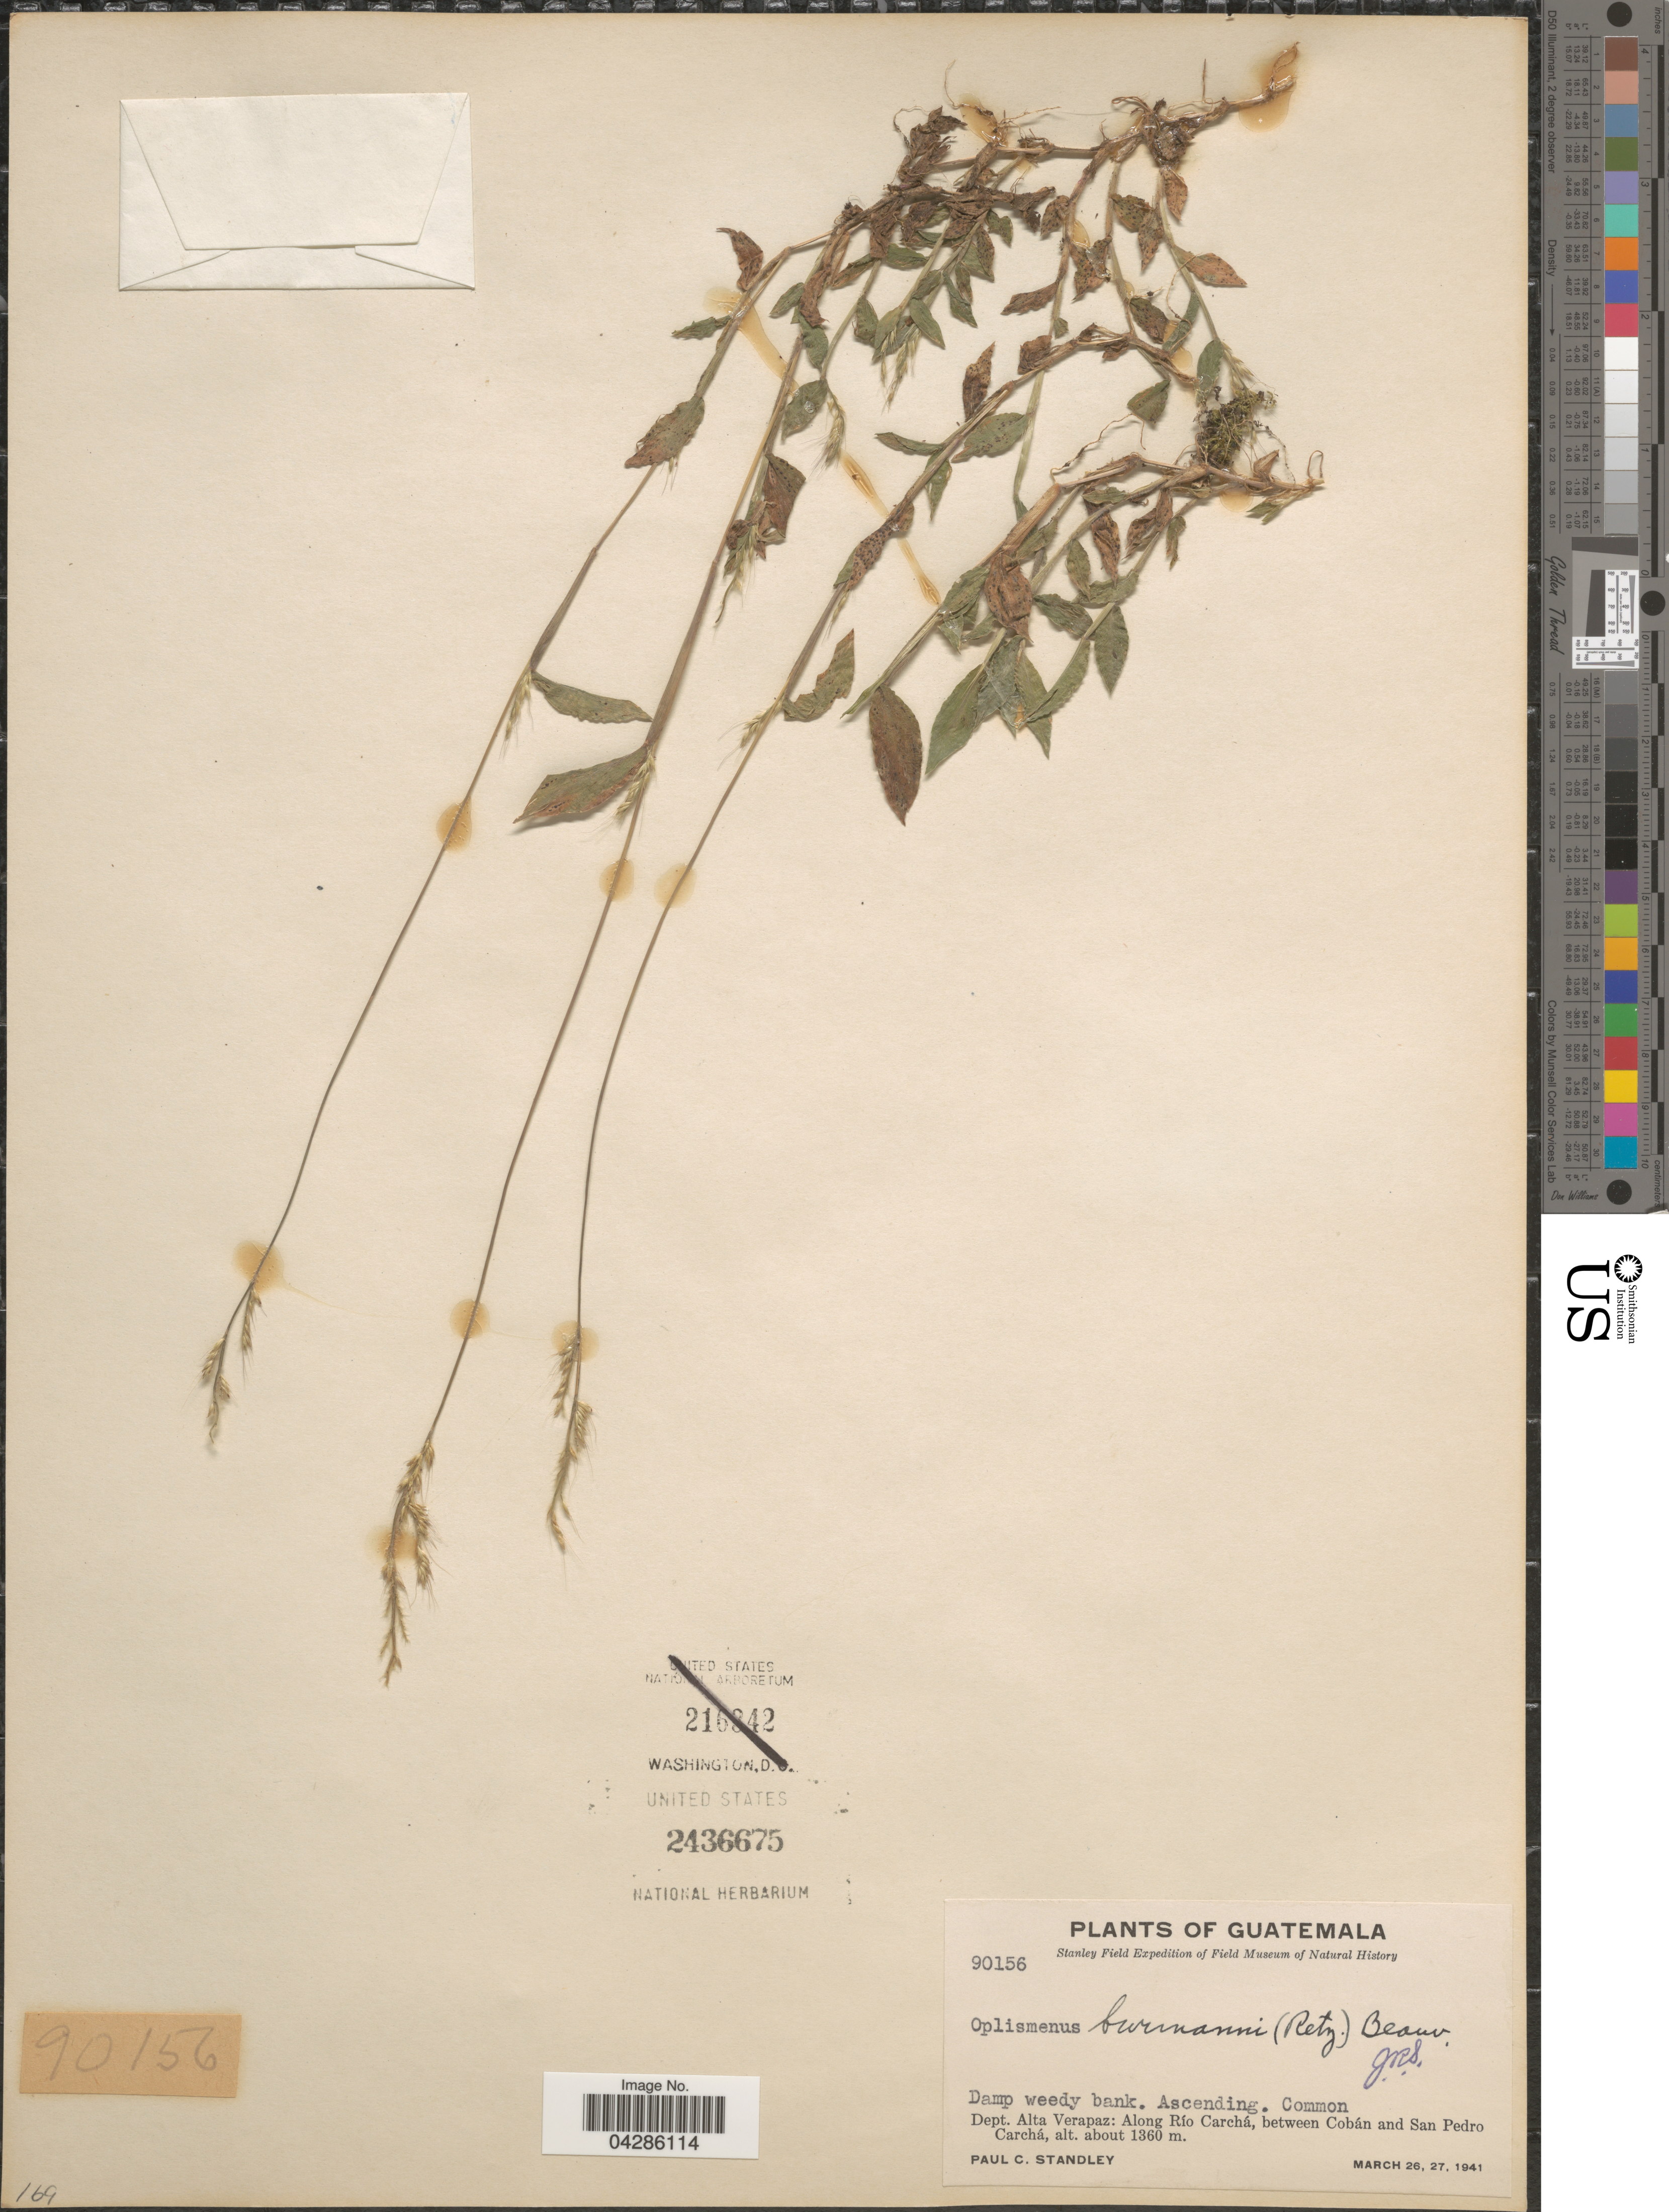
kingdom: Plantae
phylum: Tracheophyta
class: Liliopsida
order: Poales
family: Poaceae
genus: Oplismenus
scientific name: Oplismenus burmannii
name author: (Retz.) P. Beauv.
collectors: P. C. Standley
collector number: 90156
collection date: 1941-03-26/1941-03-27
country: Guatemala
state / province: Alta Verapaz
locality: Stanley Field Expedition. Dept. Alta Verapaz: Along Río Carchá, between Cobán and San Pedro Carchá.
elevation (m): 1360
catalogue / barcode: US 2436675